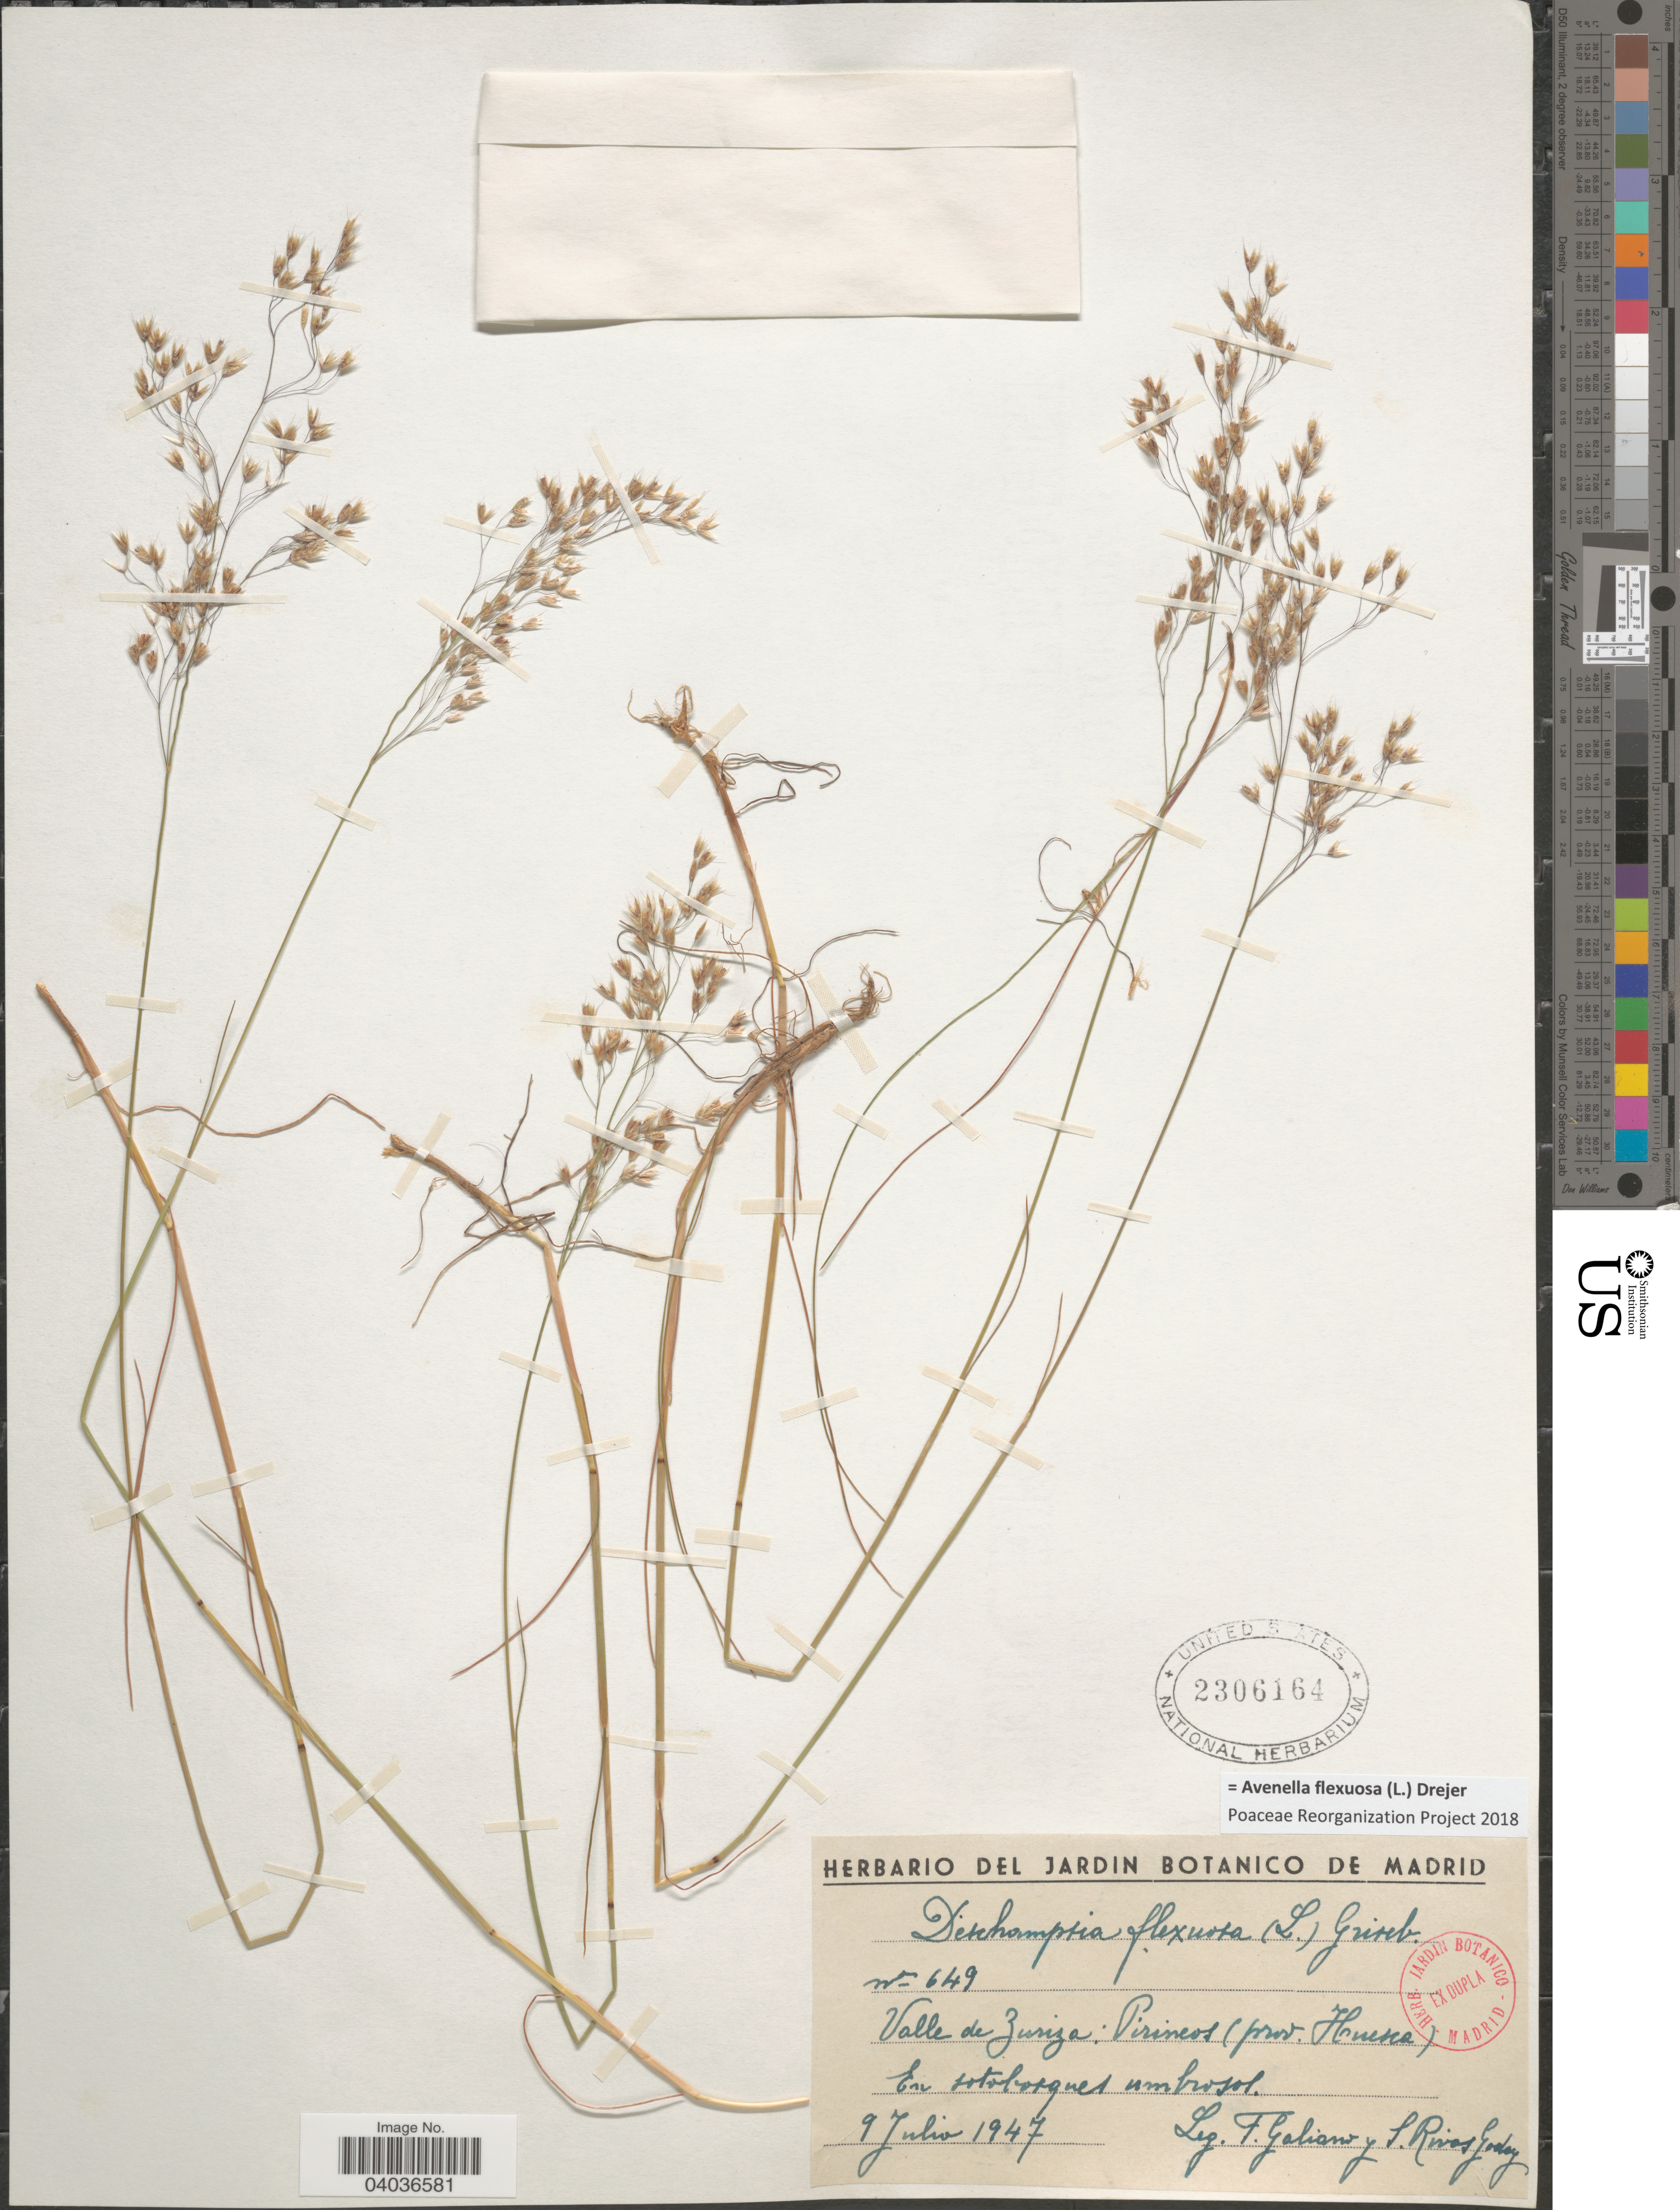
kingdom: Plantae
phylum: Tracheophyta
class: Liliopsida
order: Poales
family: Poaceae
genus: Avenella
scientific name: Avenella flexuosa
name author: (L.) Drejer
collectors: E. F. Galiano & S. Goday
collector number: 649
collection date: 1947-07-09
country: Spain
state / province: Madrid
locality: Valle de Zuriza: Pirincos (prov. Huesca).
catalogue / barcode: US 2306164